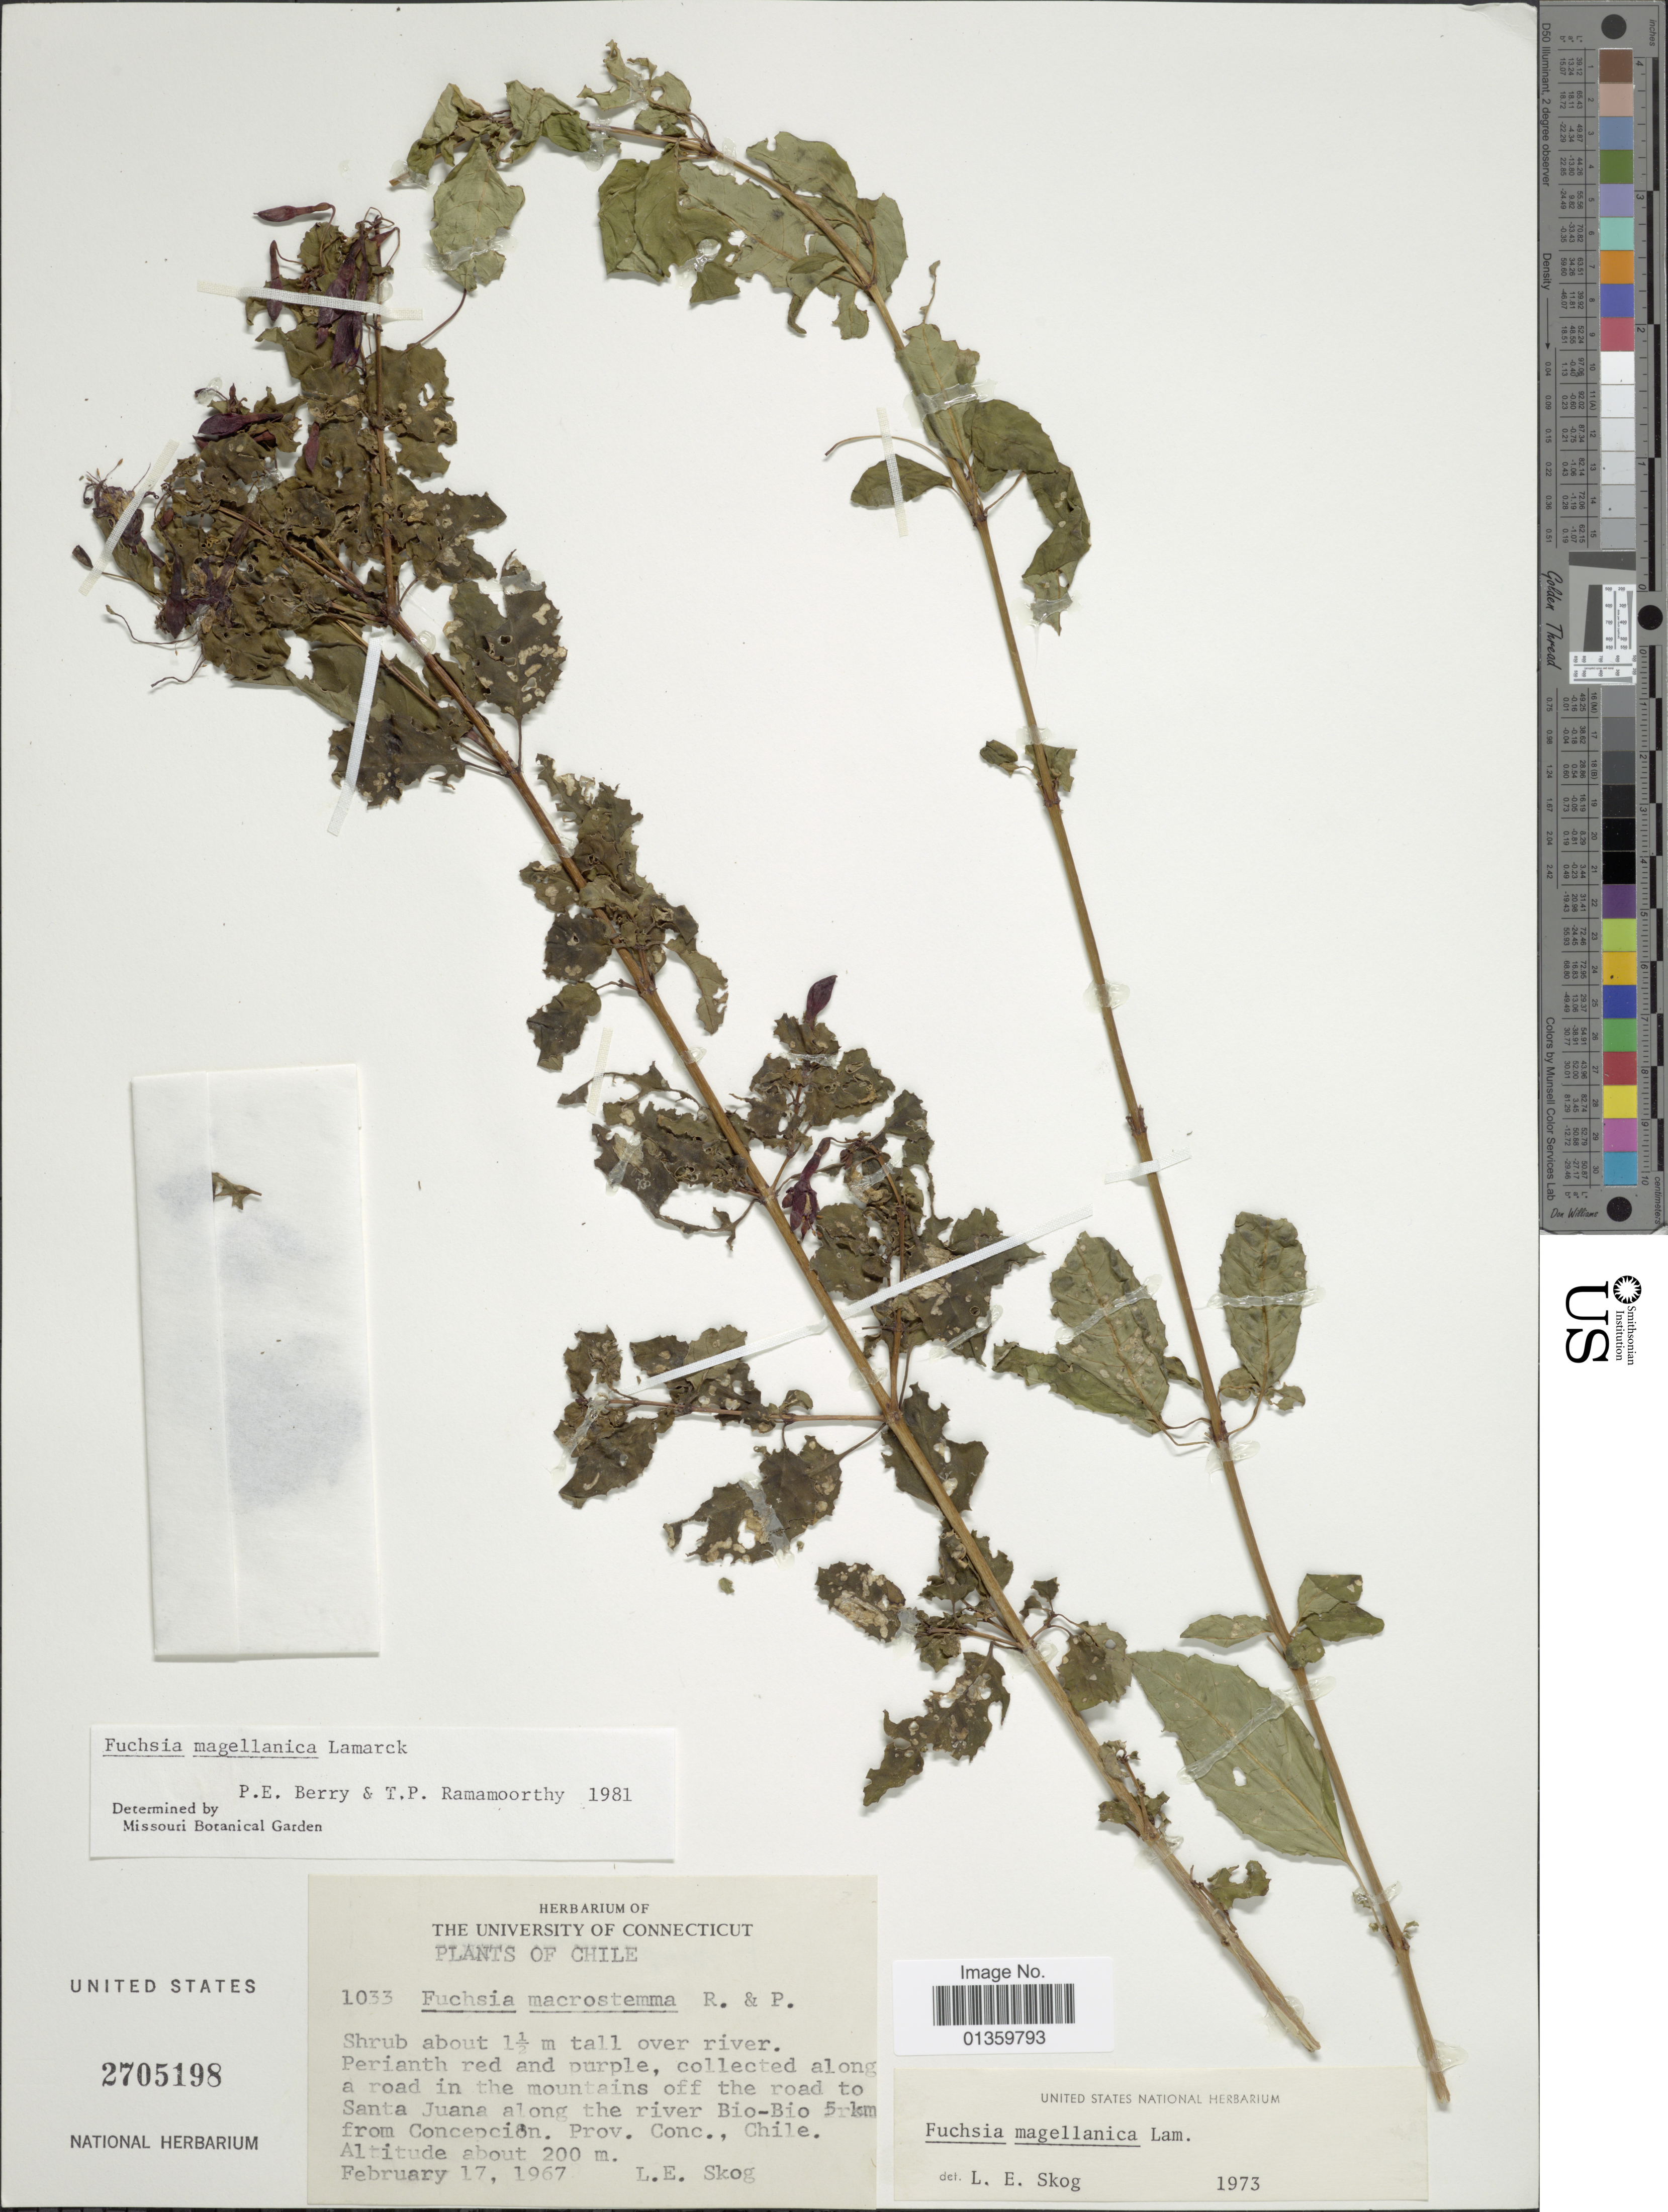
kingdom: Plantae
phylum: Tracheophyta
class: Magnoliopsida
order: Myrtales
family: Onagraceae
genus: Fuchsia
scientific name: Fuchsia magellanica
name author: Lam.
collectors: L. E. Skog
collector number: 1033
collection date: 1967-02-17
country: Chile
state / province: Bio-Bío (VIII)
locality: Along a road in the mountains off the road to Santa Juana along the river Bio-Bio 5 km from Concepcion, Prov. Conc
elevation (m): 200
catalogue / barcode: US 2705198